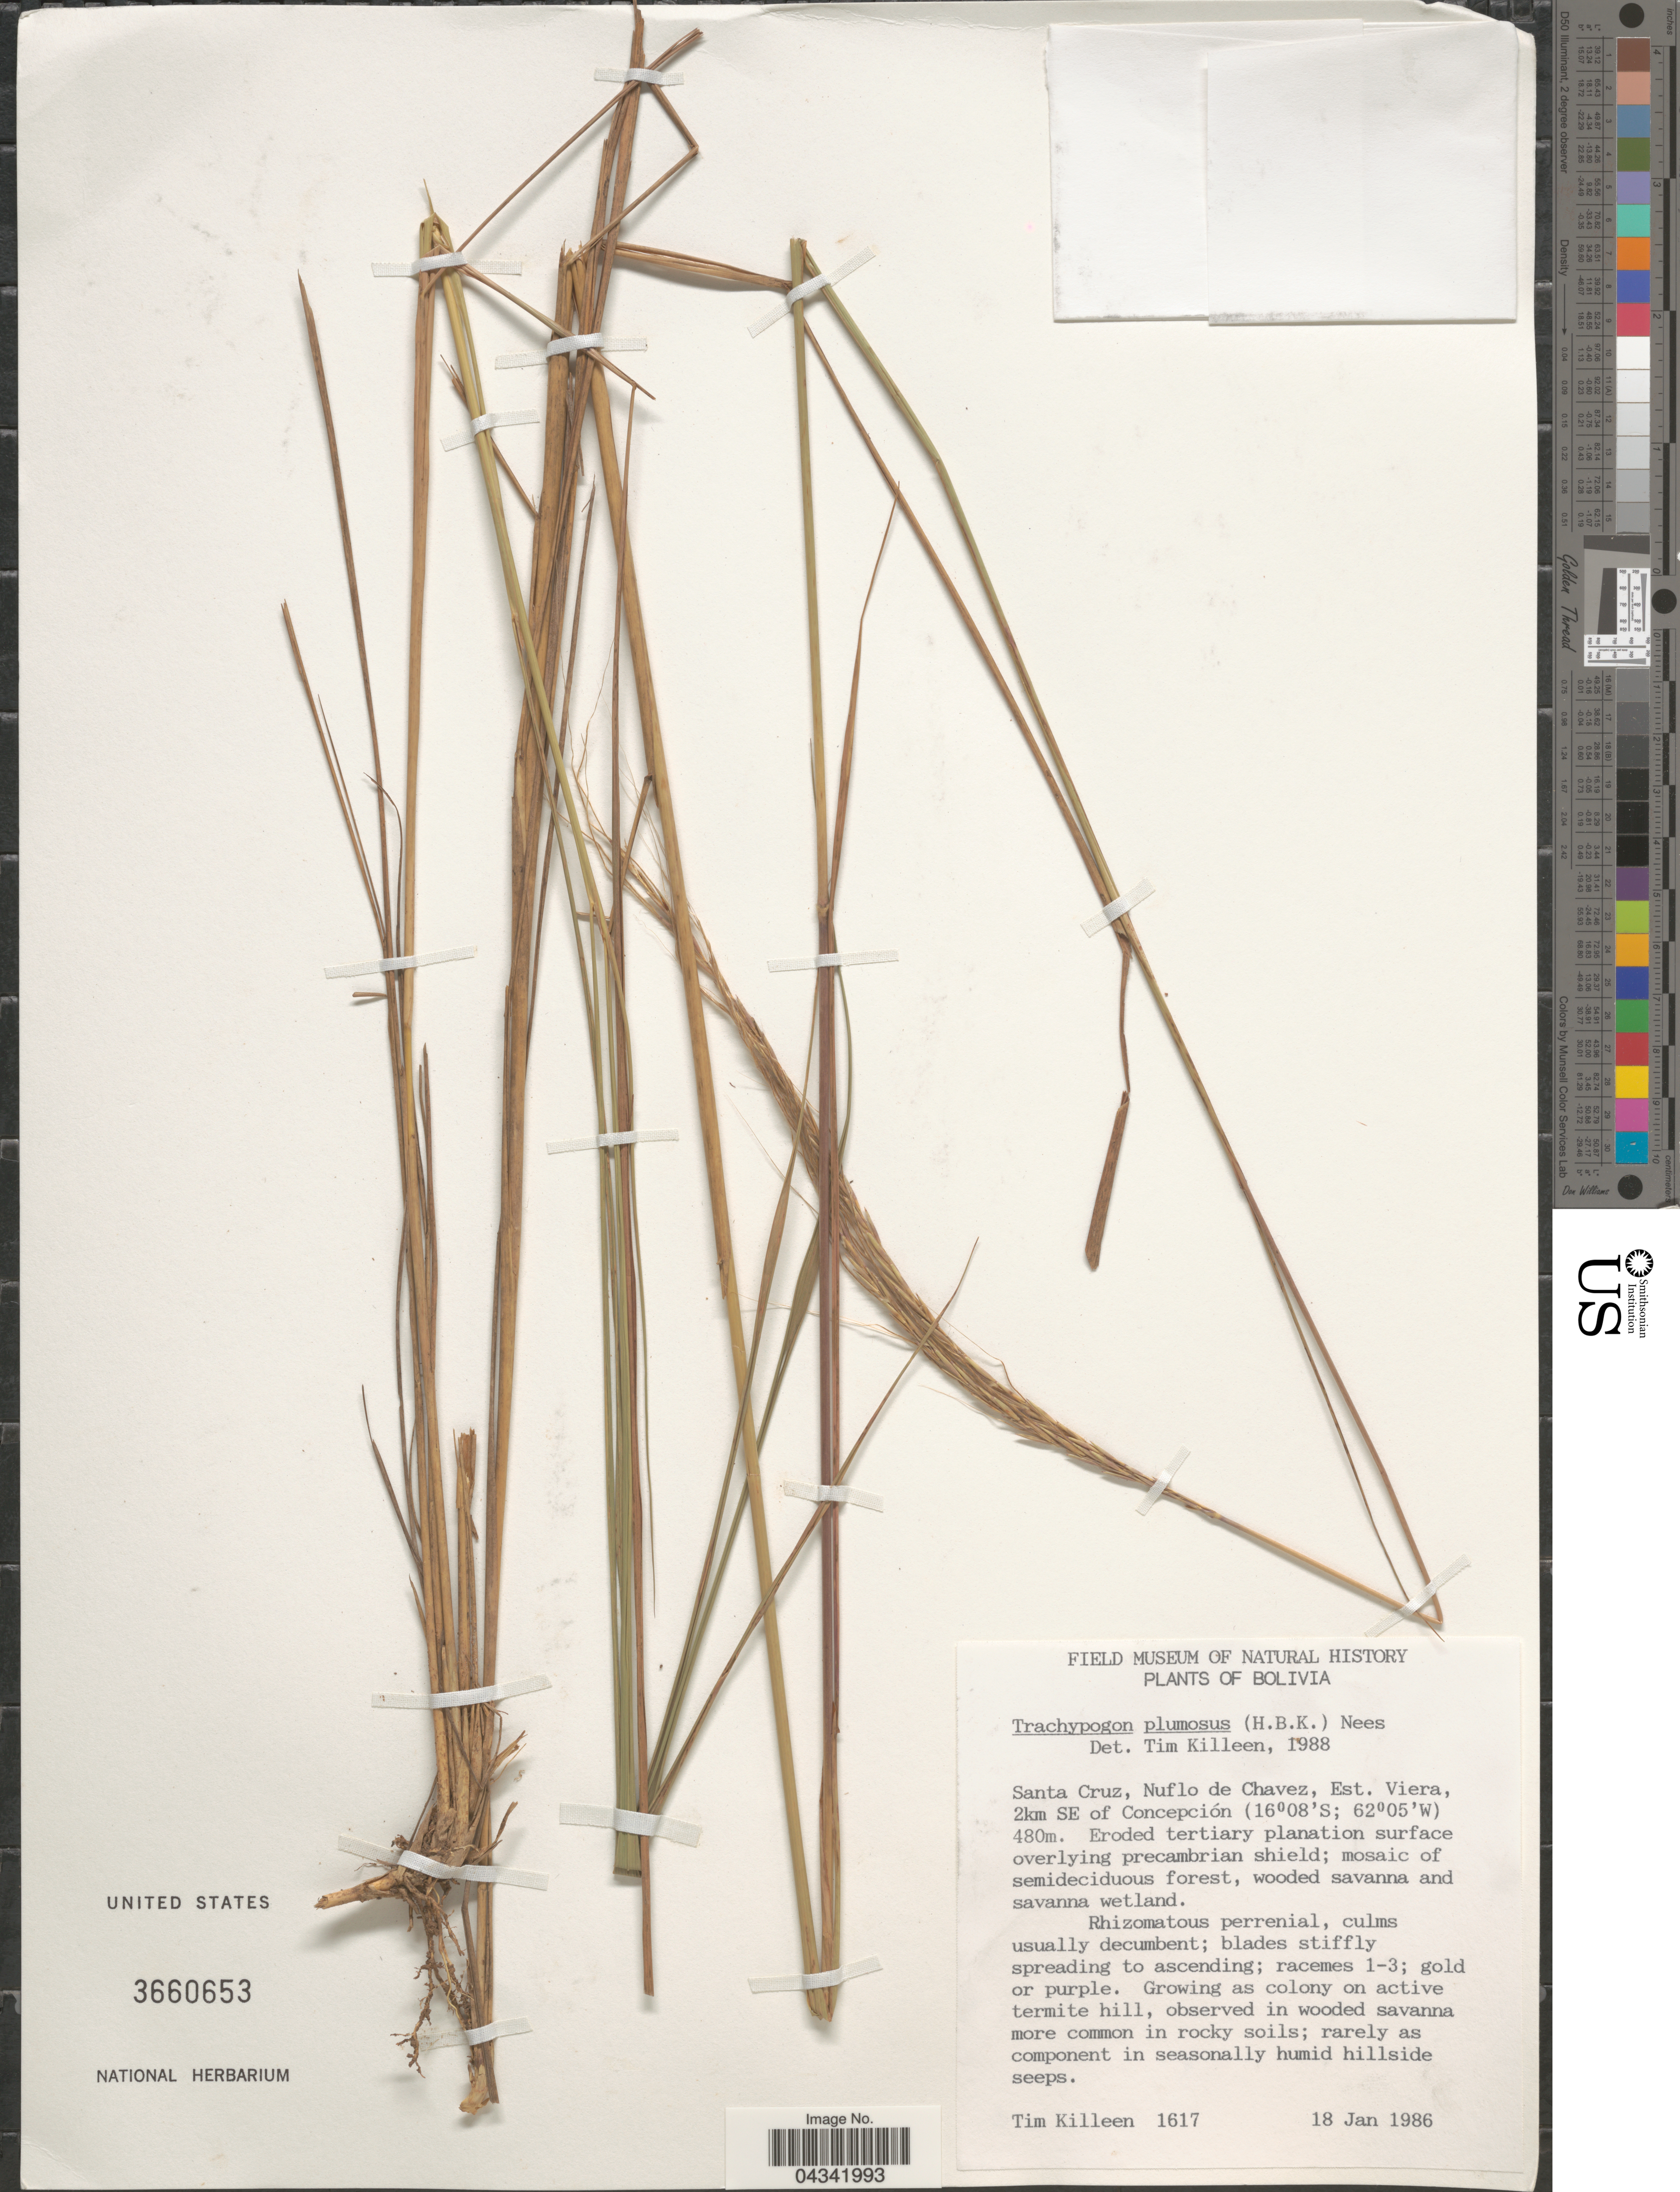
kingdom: Plantae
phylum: Tracheophyta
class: Liliopsida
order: Poales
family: Poaceae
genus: Trachypogon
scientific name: Trachypogon spicatus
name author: (L. f.) Kuntze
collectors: T. J. Killeen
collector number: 1617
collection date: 1986-01-18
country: Bolivia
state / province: Santa Cruz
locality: Nuflo de Chavez, Est. Viera, 2km SE of Concepción.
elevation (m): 480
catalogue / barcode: US 3660653